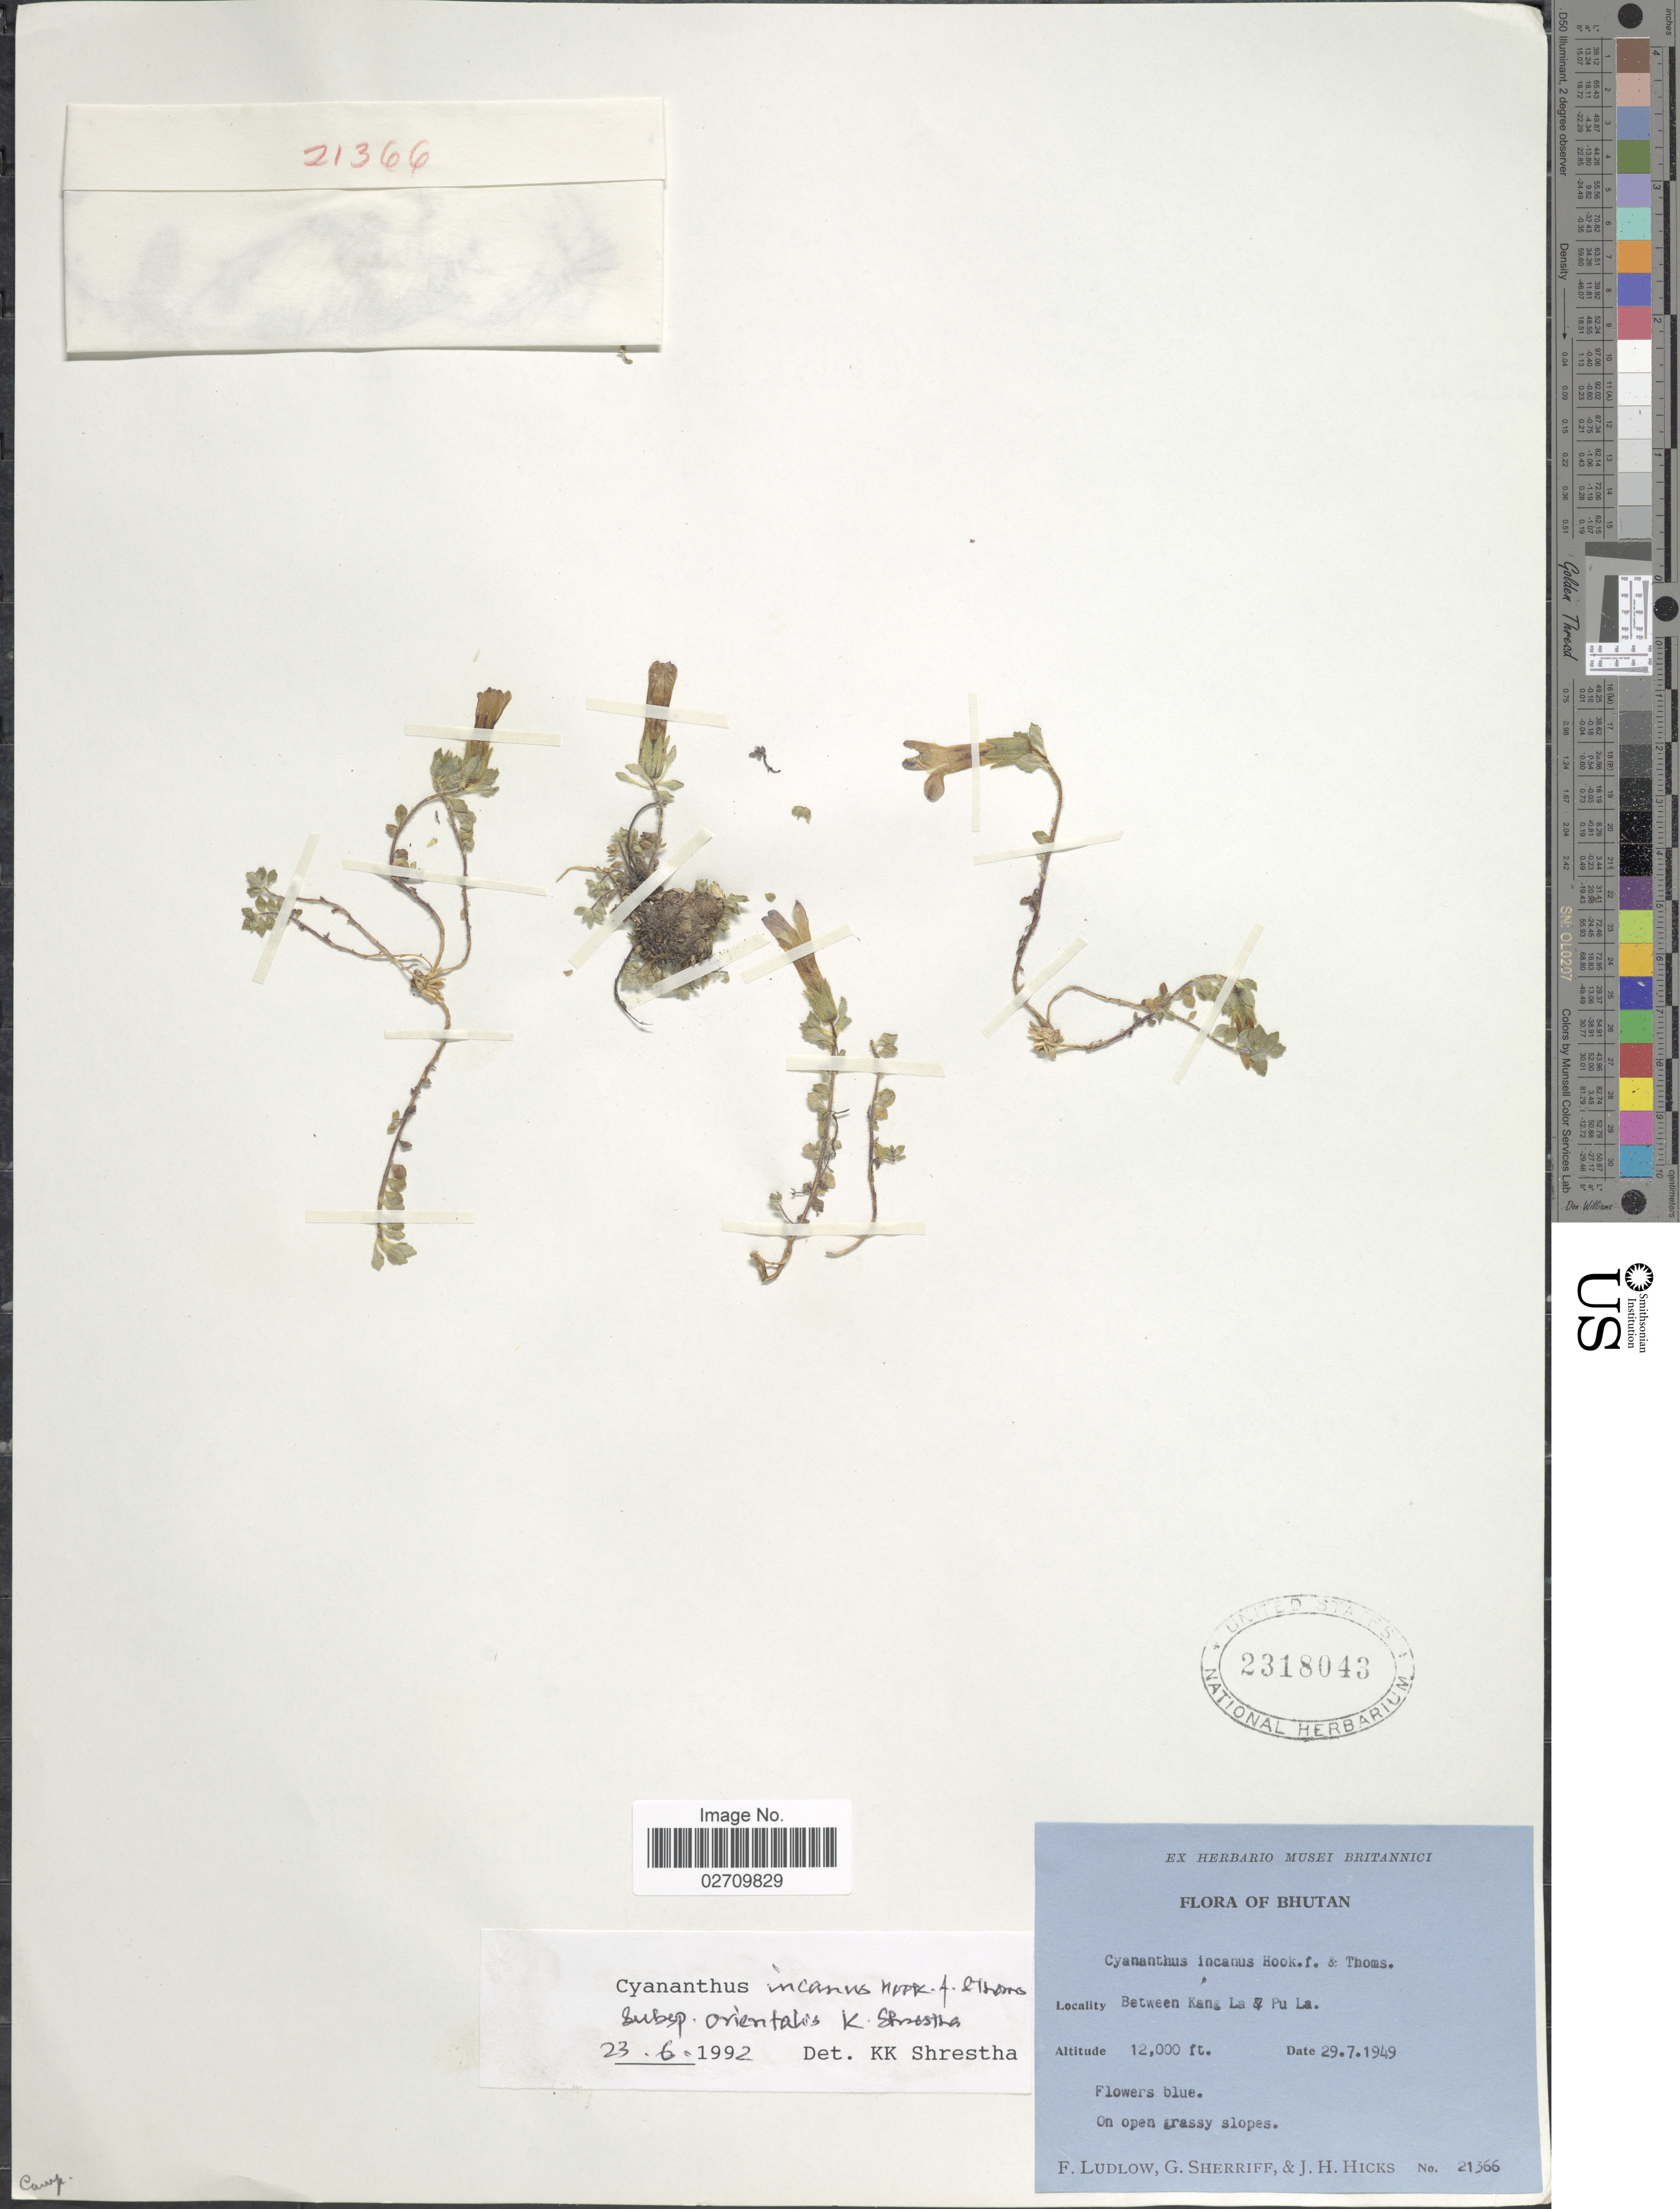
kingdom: Plantae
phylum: Tracheophyta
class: Magnoliopsida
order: Asterales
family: Campanulaceae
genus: Cyananthus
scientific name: Cyananthus incanus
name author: Hook. f. & Thomson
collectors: F. Ludlow, G. Sherriff & J. H. Hicks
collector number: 21366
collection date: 1949-07-29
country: Bhutan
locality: Between Kang La & Pu La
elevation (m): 3658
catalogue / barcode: US 2318043